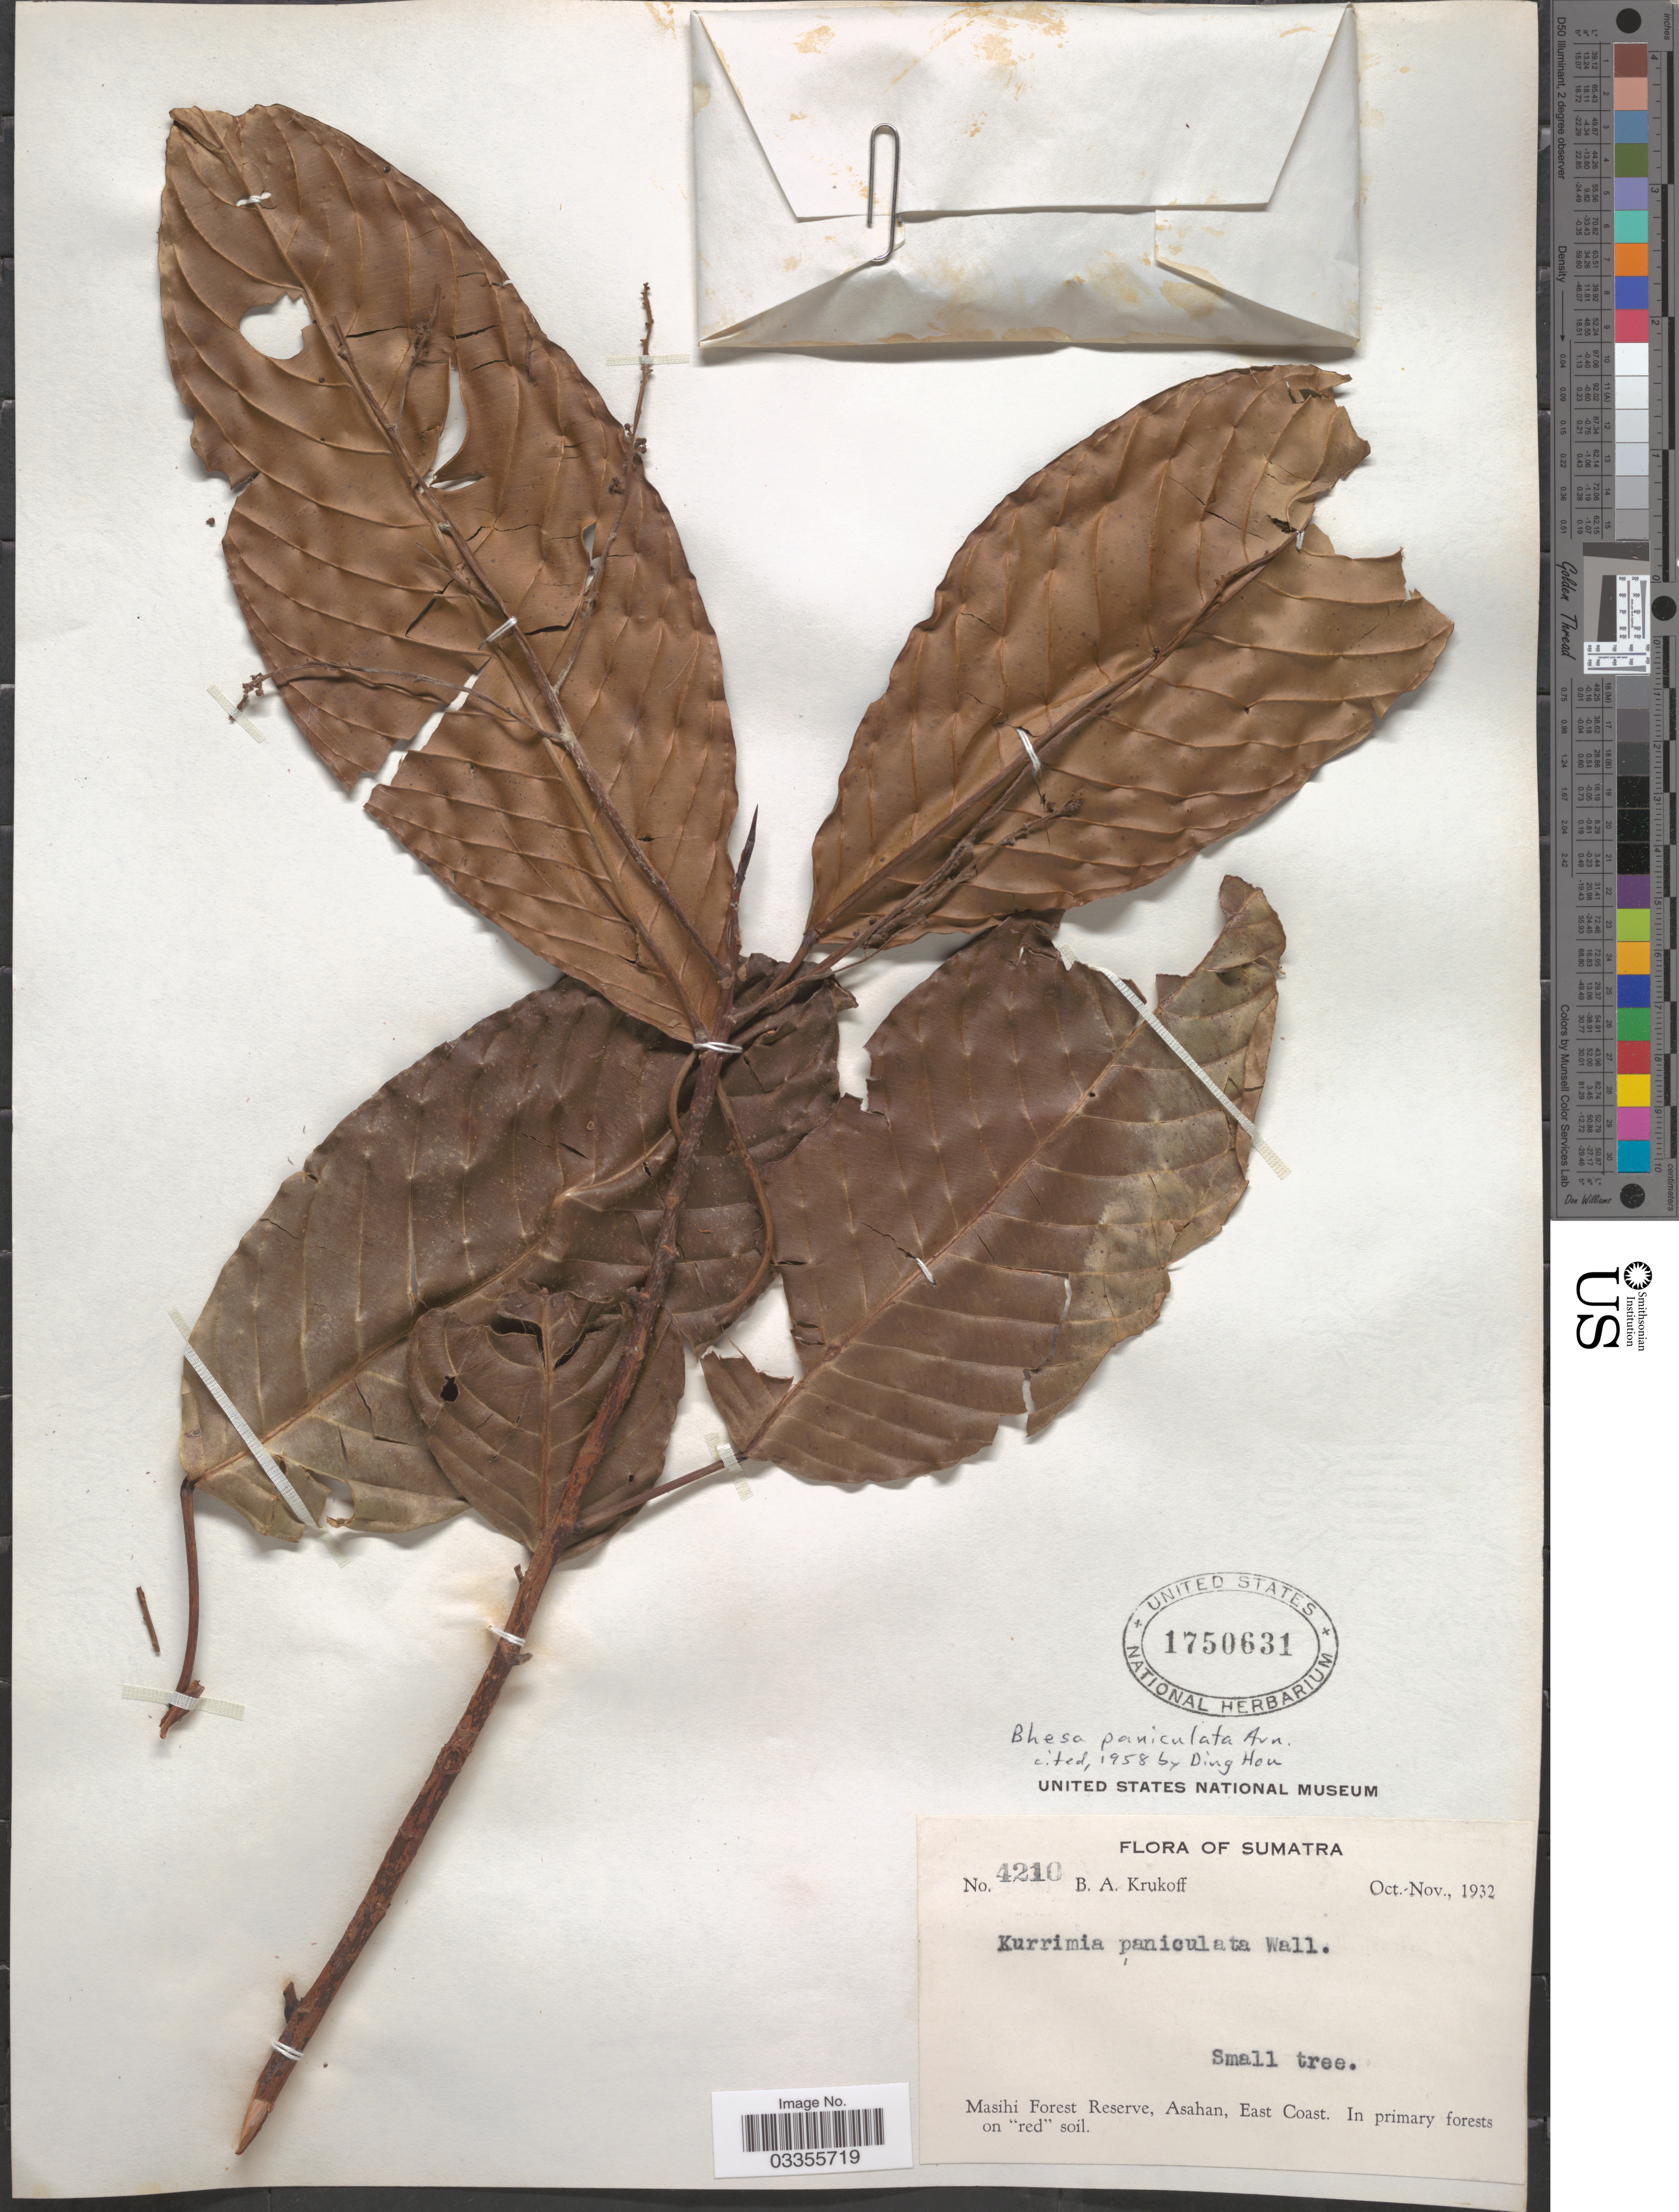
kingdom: Plantae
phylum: Tracheophyta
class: Magnoliopsida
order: Malpighiales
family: Centroplacaceae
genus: Bhesa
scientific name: Bhesa paniculata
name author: (Wall.) Arn.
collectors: B. A. Krukoff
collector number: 4210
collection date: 1932-10/1932-11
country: Indonesia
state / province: Sumatra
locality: Masihi Forest Reserve, Asahan, East Coast.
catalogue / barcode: US 1750631